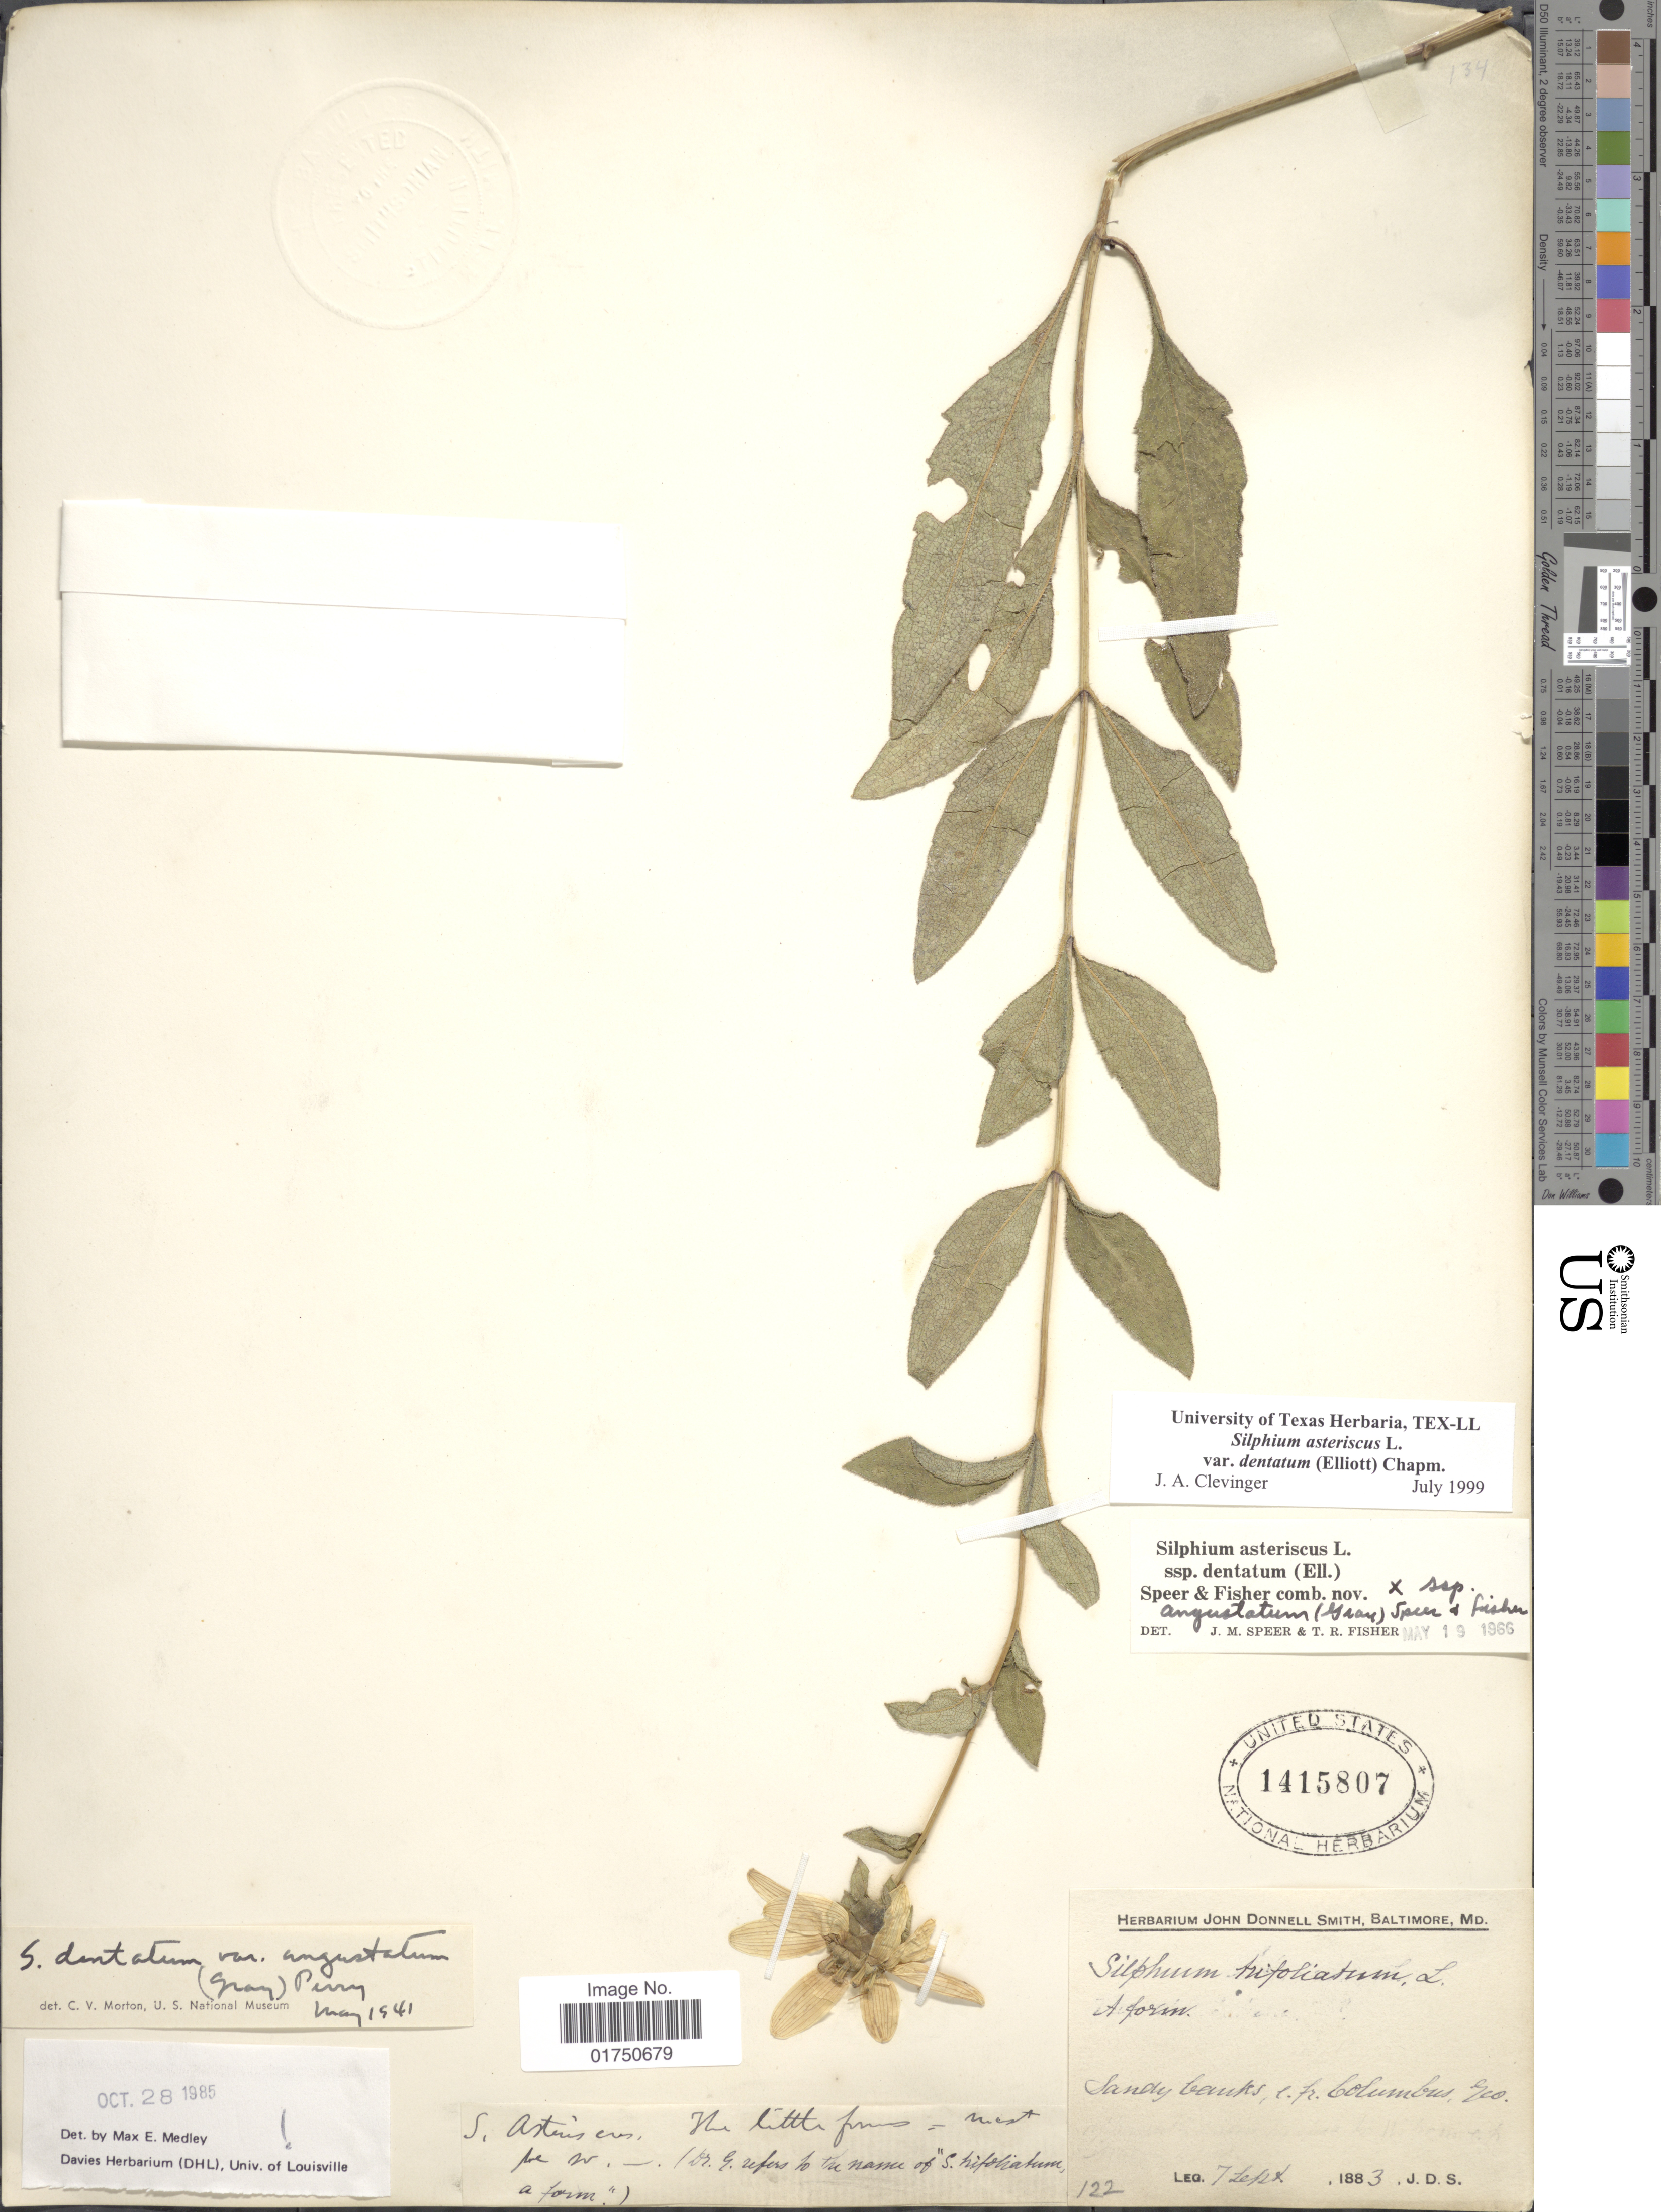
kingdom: Plantae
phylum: Tracheophyta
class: Magnoliopsida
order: Asterales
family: Asteraceae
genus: Silphium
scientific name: Silphium asteriscus var. dentatum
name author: (Elliott) Chapm.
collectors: J. Donnell Smith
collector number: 122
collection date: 1883-09-07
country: United States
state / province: Georgia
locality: Sandy banks, c. fr. Columbus, Geo.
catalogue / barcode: US 1415807